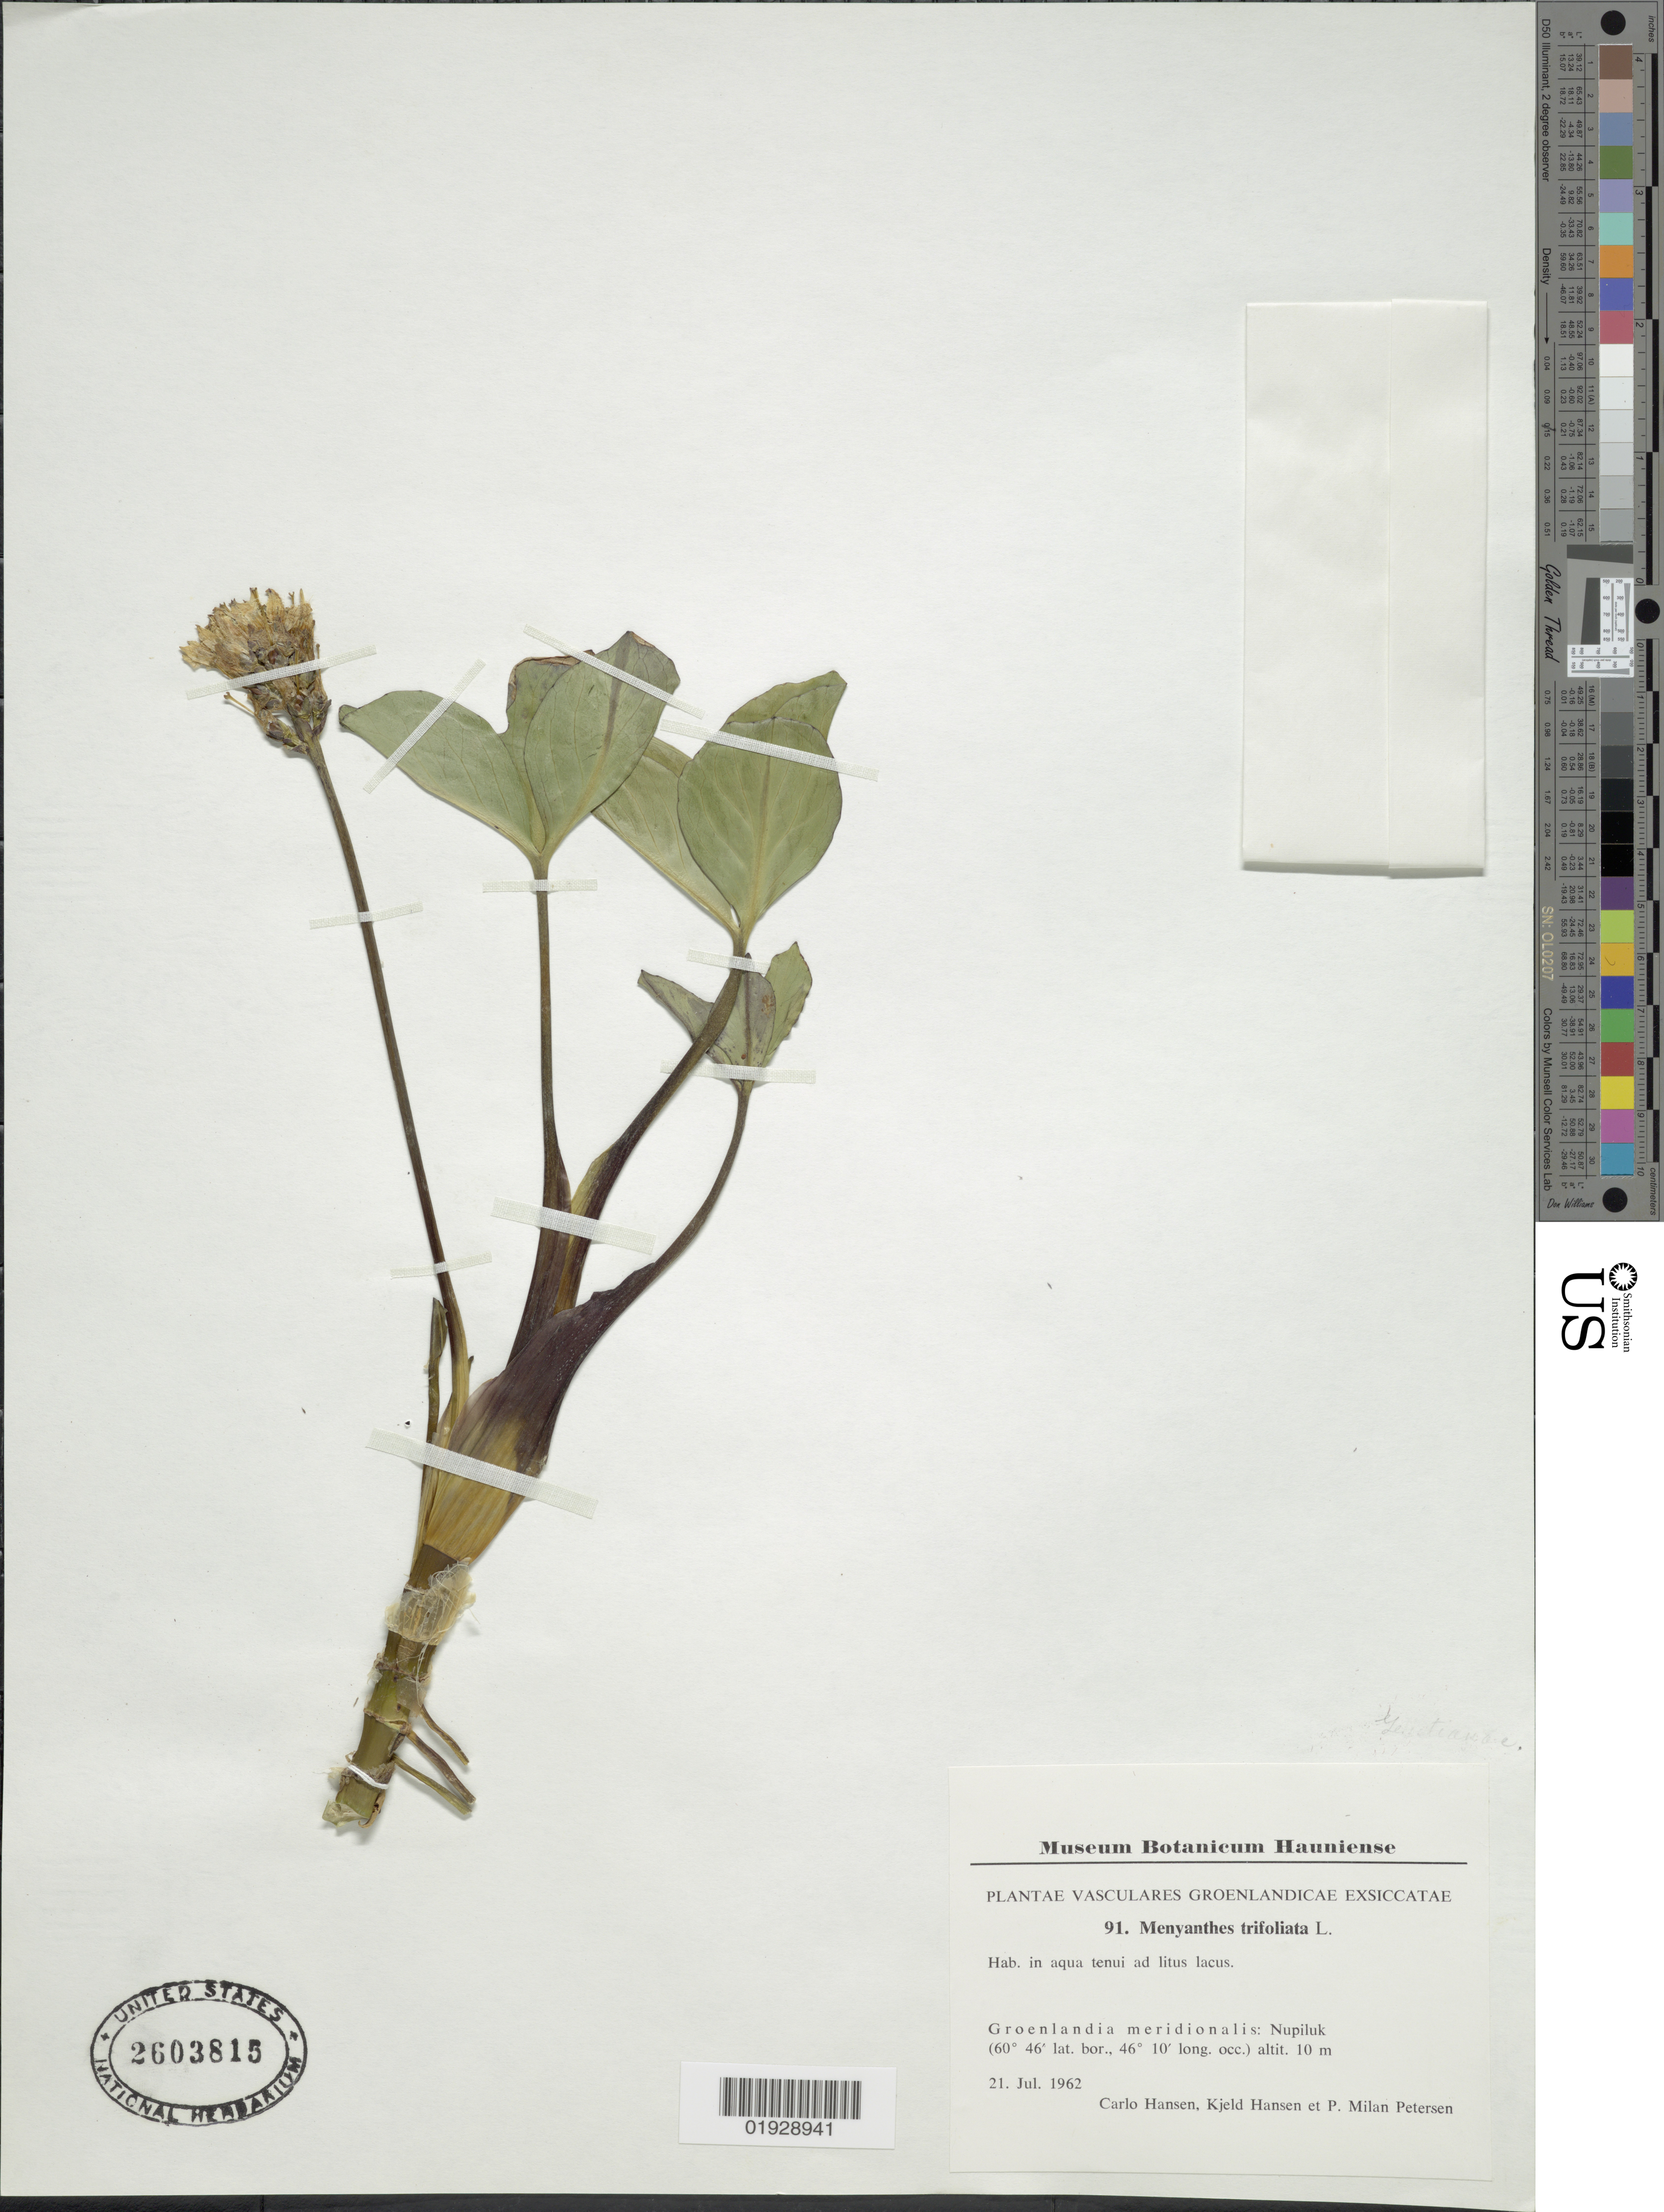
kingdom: Plantae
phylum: Tracheophyta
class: Magnoliopsida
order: Asterales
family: Menyanthaceae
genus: Menyanthes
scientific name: Menyanthes trifoliata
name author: L.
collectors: C. Hansen, K. Hansen & P. Petersen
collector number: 91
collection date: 1962-07-21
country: Greenland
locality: Vasculares Groenlandicae, Groenlandia meridionalis: Nupiluk.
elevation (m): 10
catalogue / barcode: US 2603815